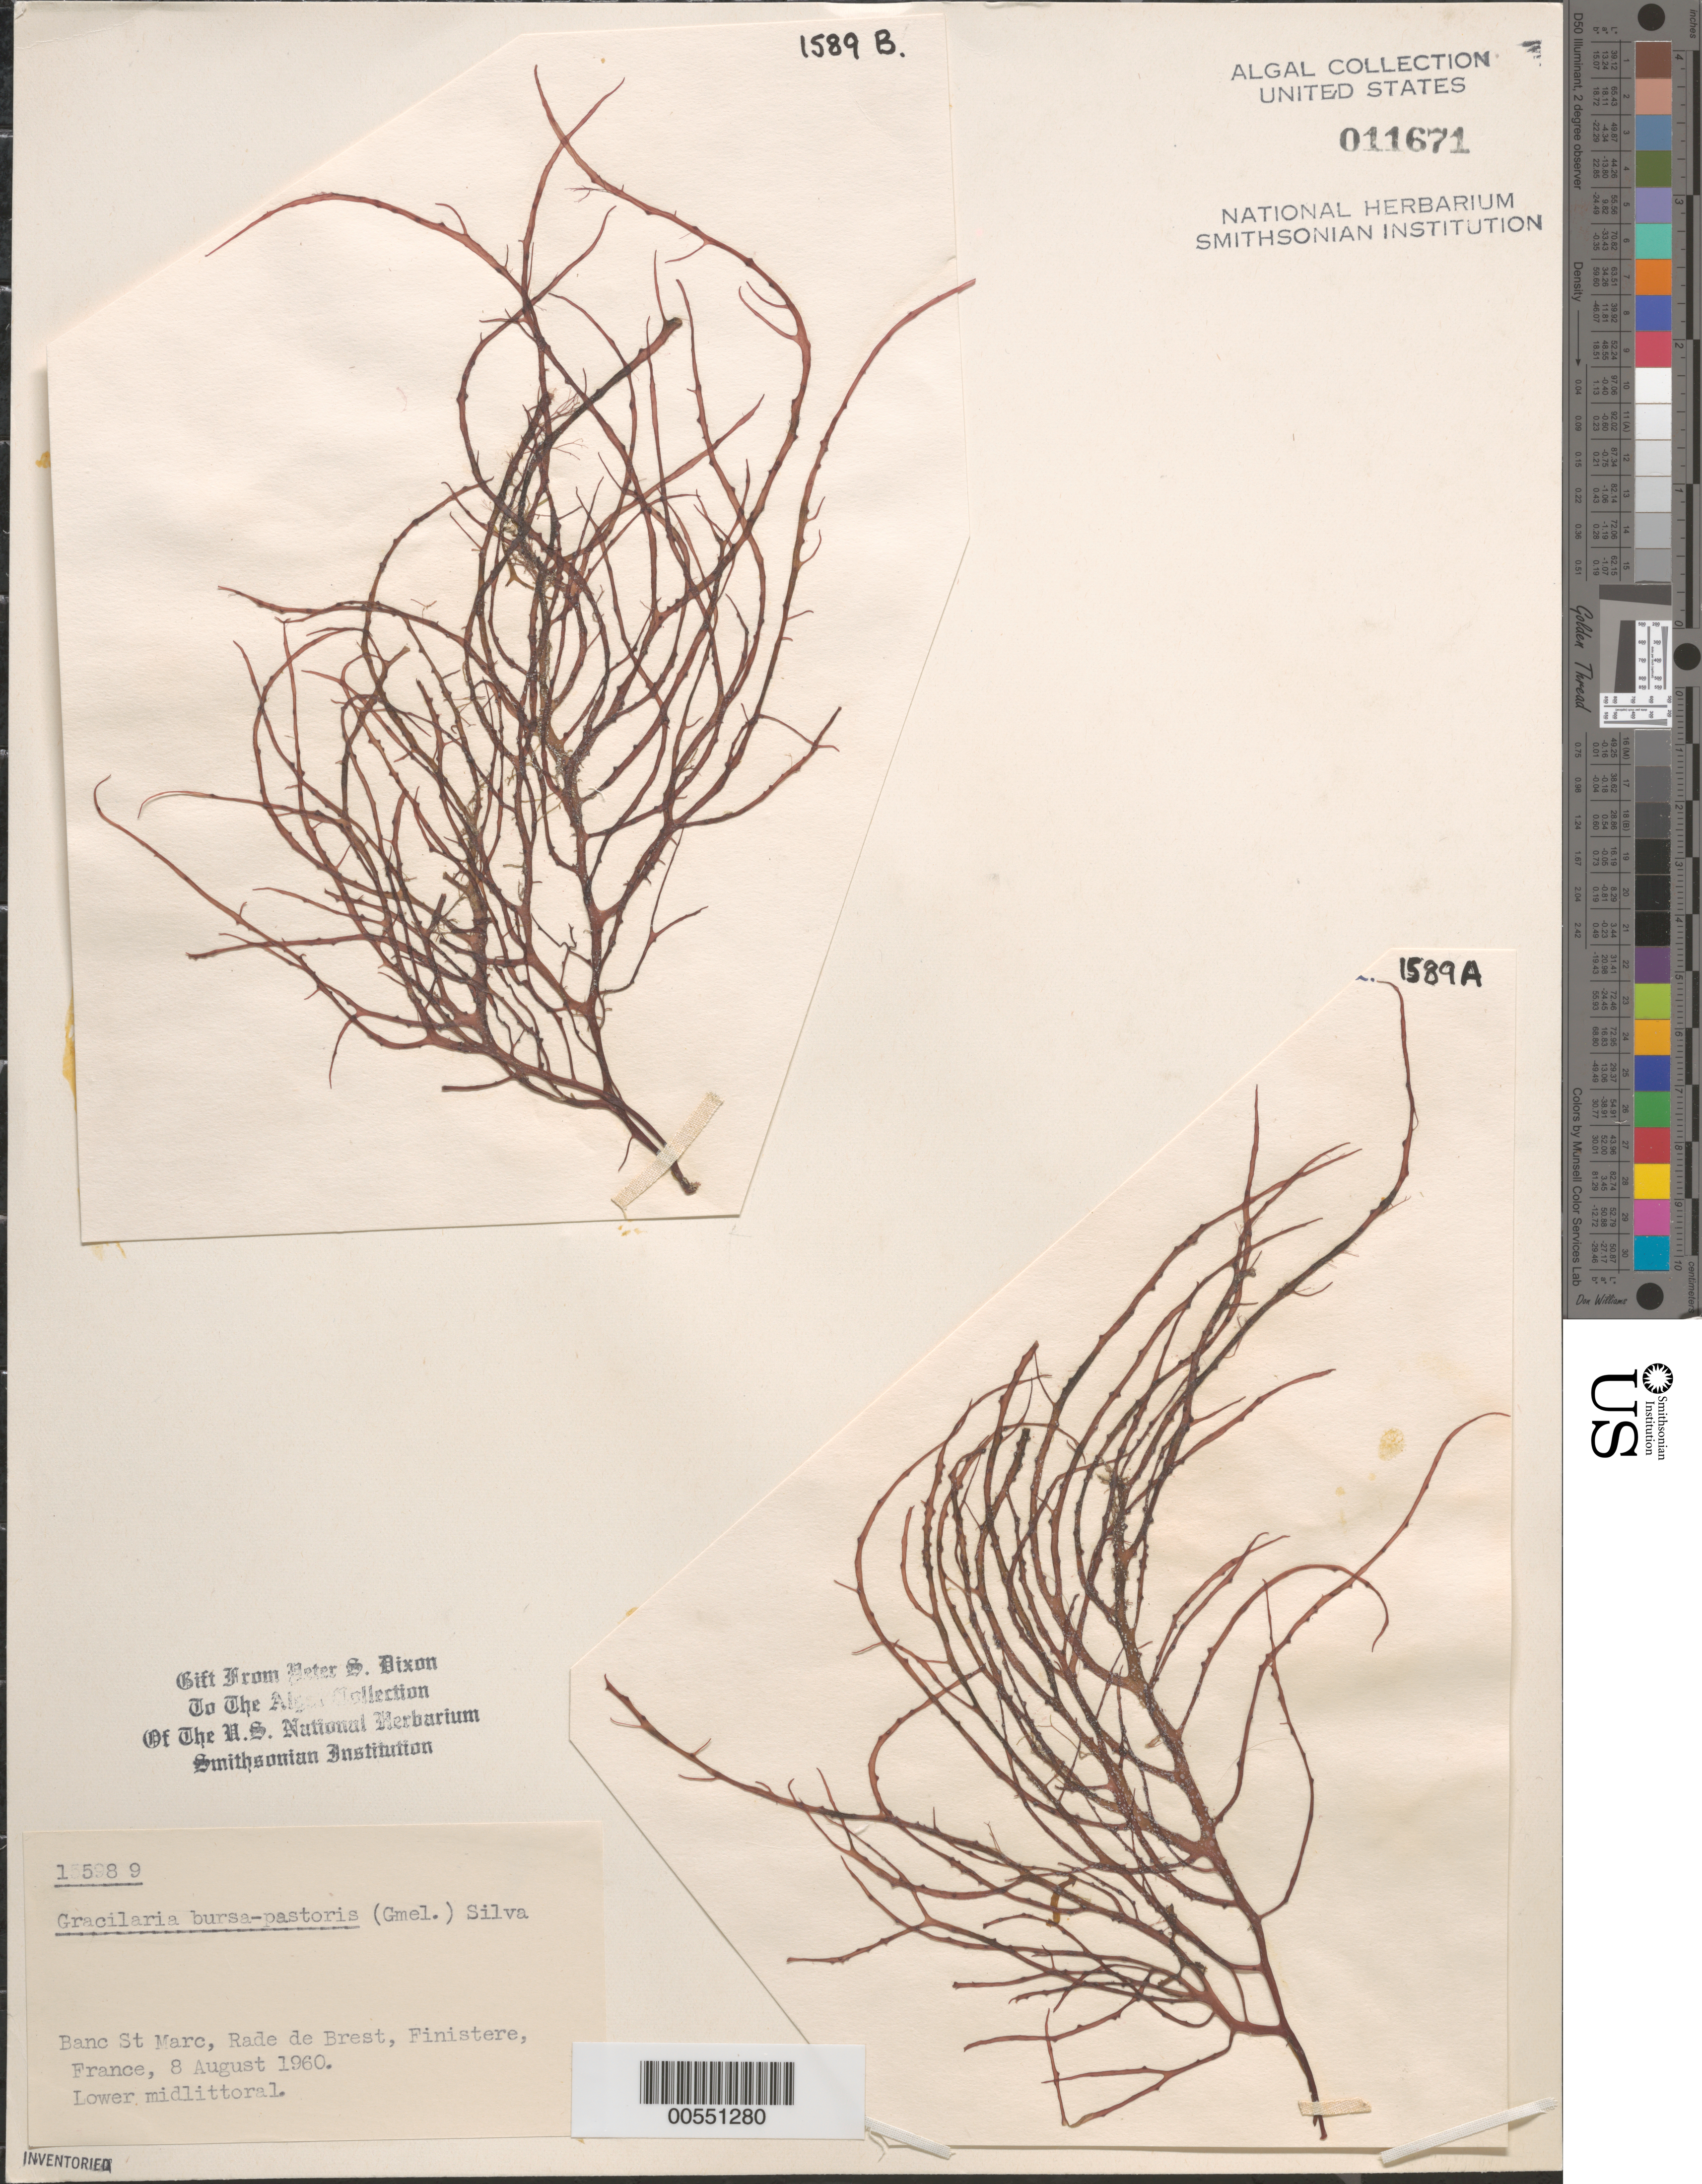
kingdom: Plantae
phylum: Rhodophyta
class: Florideophyceae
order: Gracilariales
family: Gracilariaceae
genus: Gracilaria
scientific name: Gracilaria bursa-pastoris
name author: (S.G. Gmel.) P.C. Silva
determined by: Dixon, P. S.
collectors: P. S. Dixon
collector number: PSD 1589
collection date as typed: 08 Aug 1960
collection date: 1960-08-08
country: France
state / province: Bretagne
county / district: Finistère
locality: Banc St. Marc, Rade de Brest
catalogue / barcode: US 11671